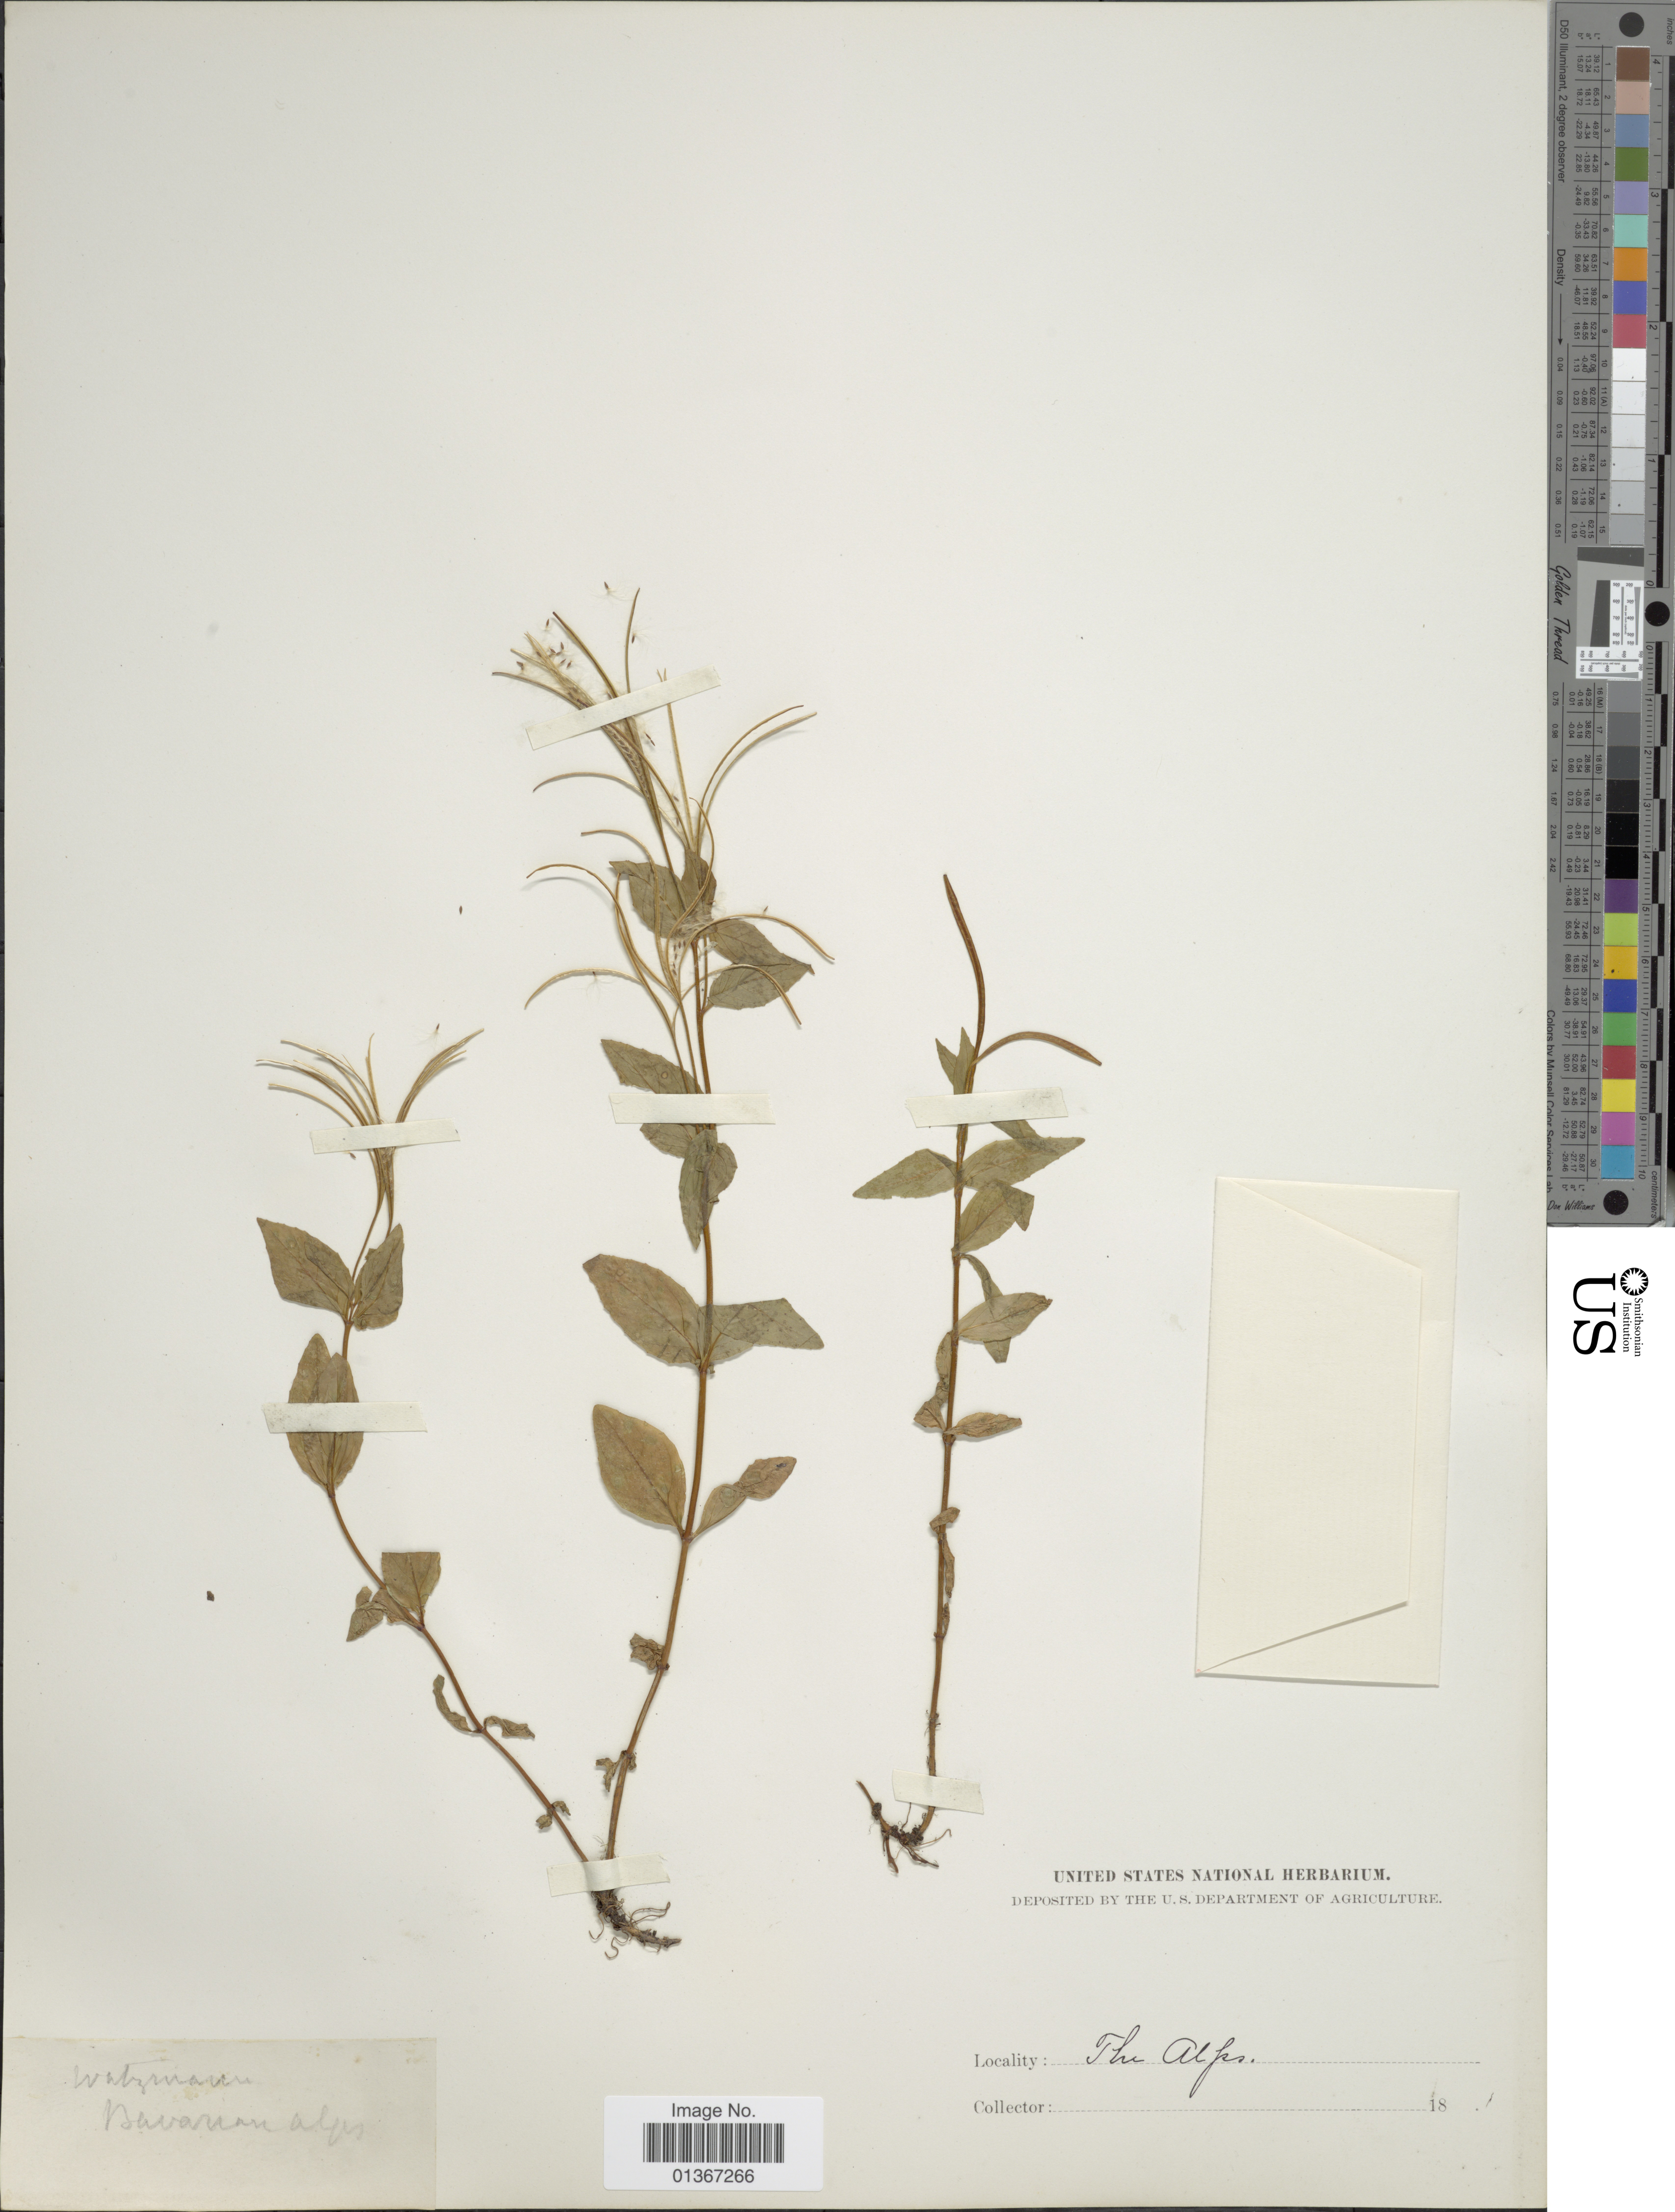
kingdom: Plantae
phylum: Tracheophyta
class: Magnoliopsida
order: Myrtales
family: Onagraceae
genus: Epilobium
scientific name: Epilobium sp.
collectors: U.S. National Herbarium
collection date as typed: Transcribed d/m/y: //18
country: Germany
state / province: Bayern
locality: Watzmaun, Bavarian Alps.